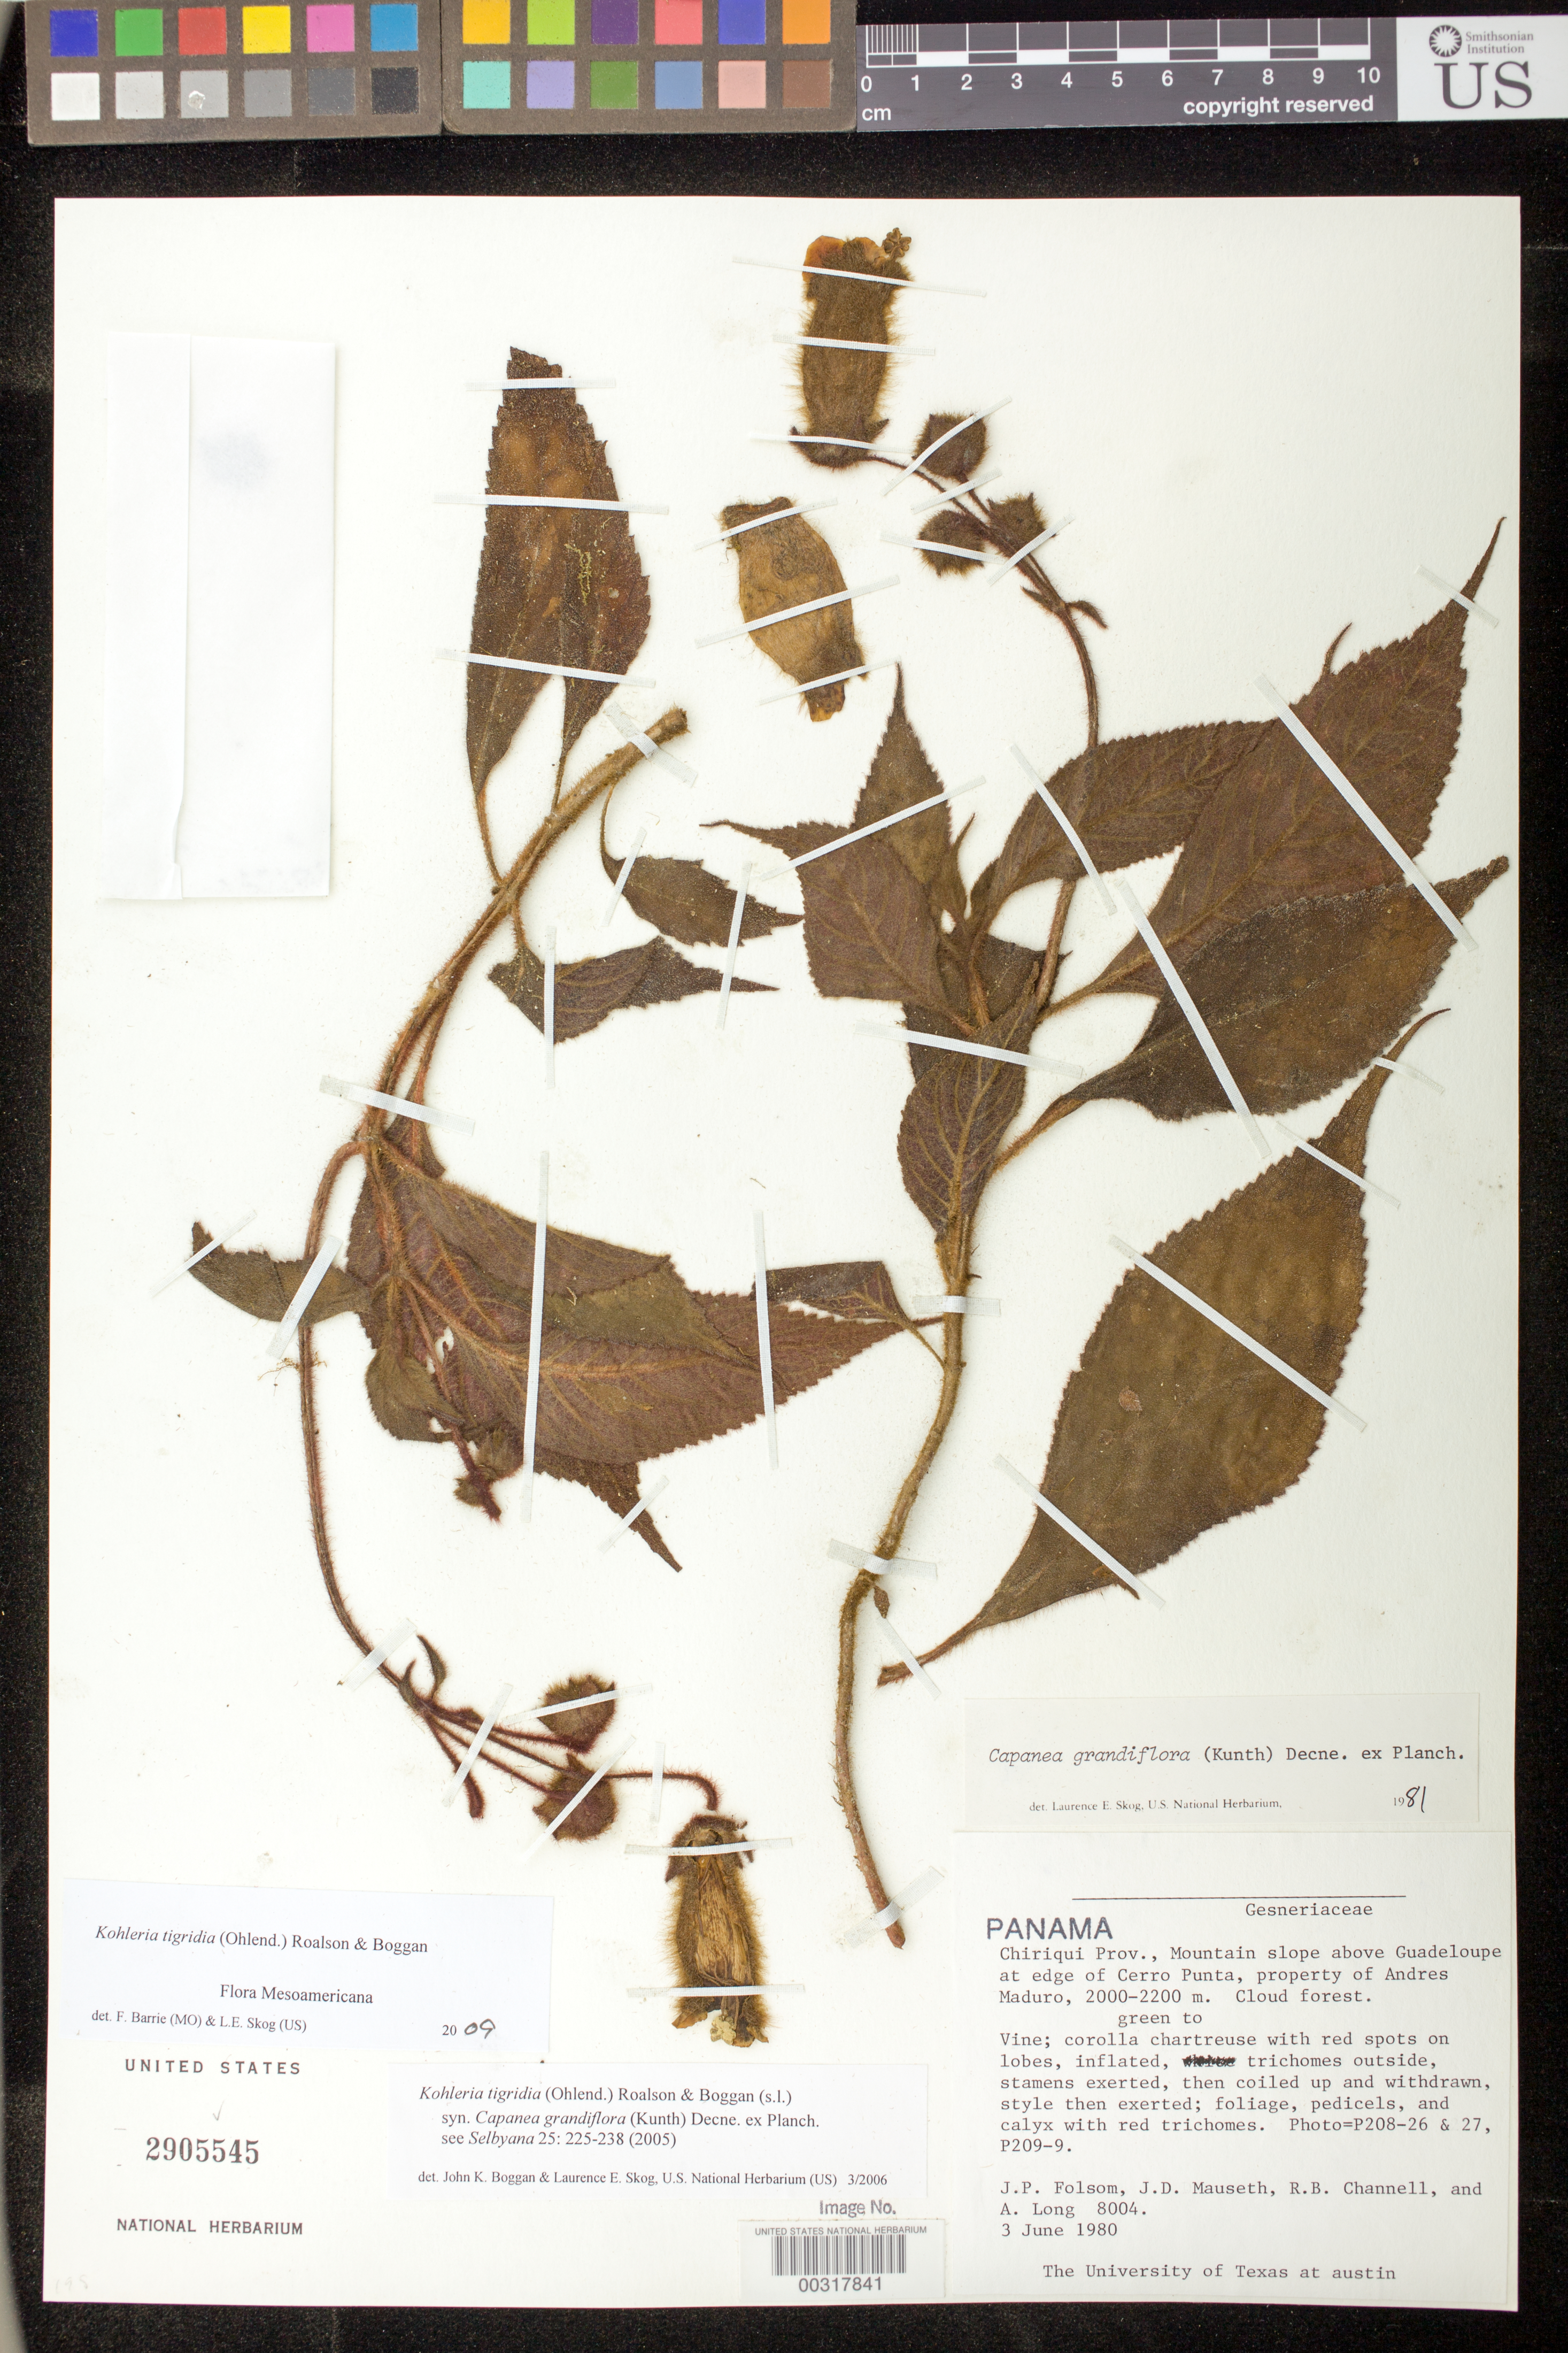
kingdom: Plantae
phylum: Tracheophyta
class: Magnoliopsida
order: Lamiales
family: Gesneriaceae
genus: Kohleria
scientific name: Kohleria tigridia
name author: (Ohlend.) Roalson & Boggan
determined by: Boggan, J. K.; Skog, L. E.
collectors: J. P. Folsom, J. Mauseth, R. B. Channell & A. Long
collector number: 8004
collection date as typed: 03 Jun 1980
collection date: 1980-06-03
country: Panama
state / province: Chiriquí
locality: Mountain slope above Guadeloupe at edge of Cerro Punta, property of Andres Maduro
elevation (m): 2000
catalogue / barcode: US 2905545